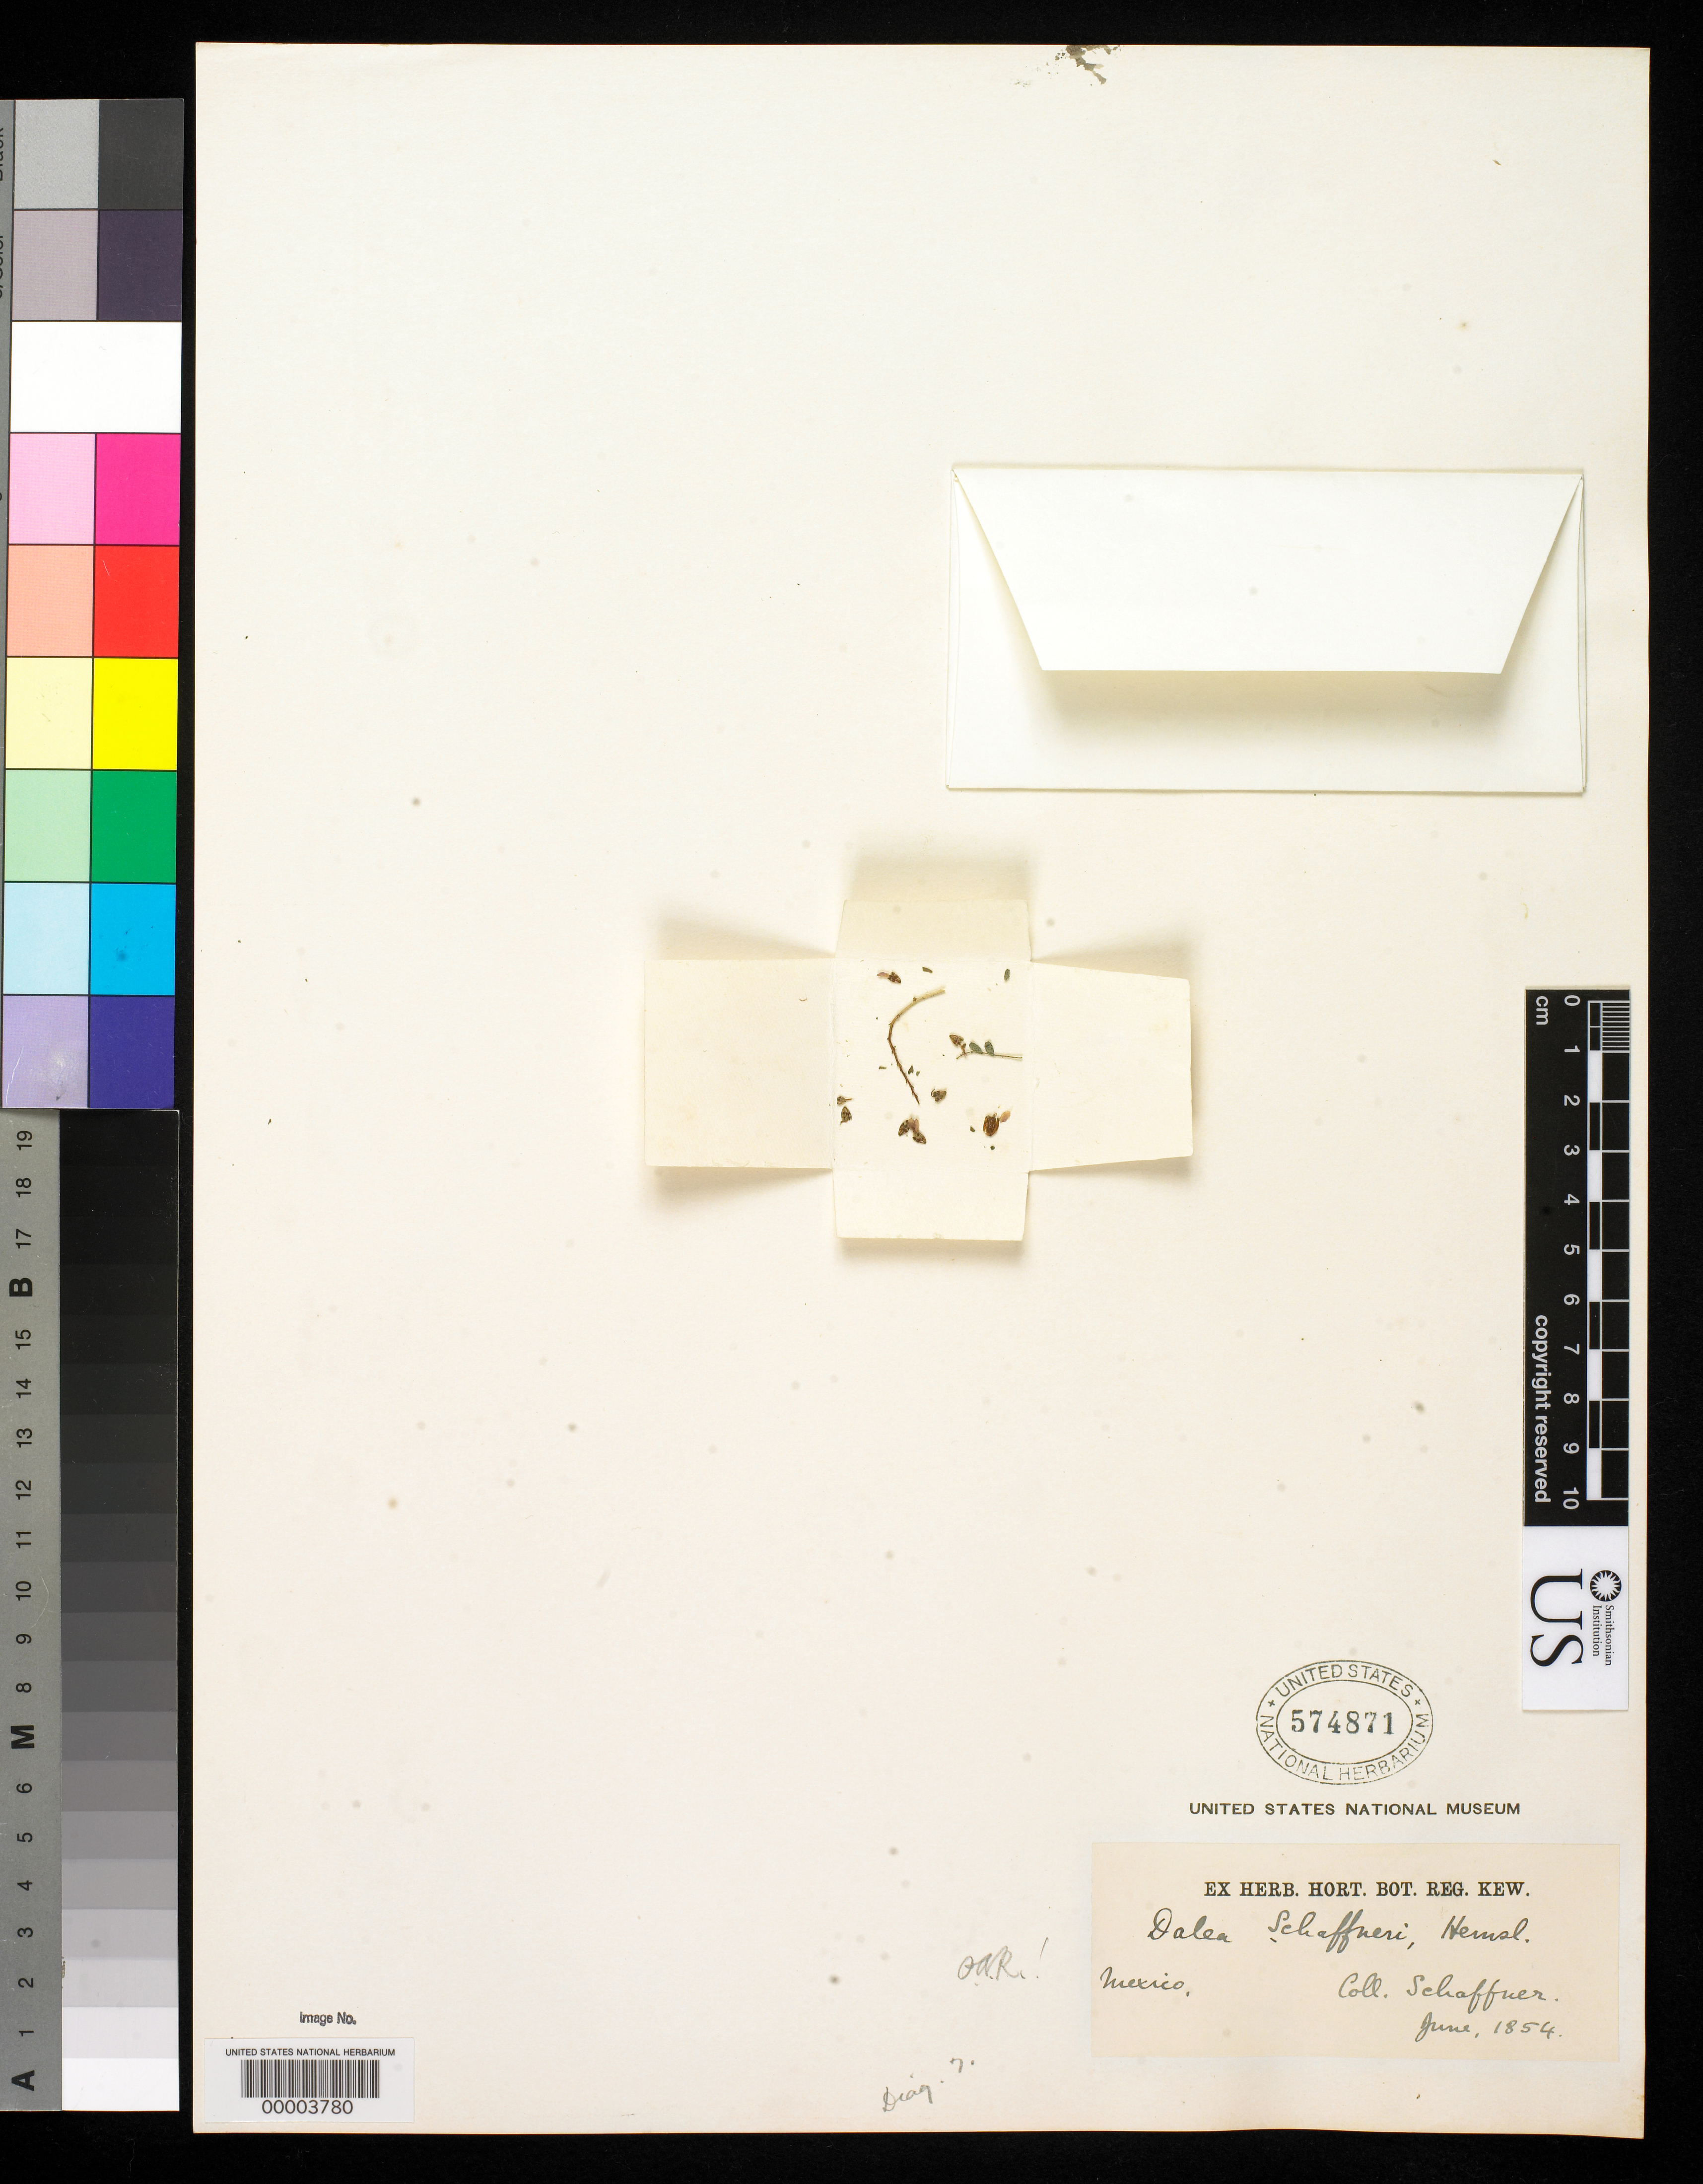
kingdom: Plantae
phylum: Tracheophyta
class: Magnoliopsida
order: Fabales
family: Fabaceae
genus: Dalea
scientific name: Dalea schaffneri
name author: Hemsl.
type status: Type Fragment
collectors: J. G. Schaffner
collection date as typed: Jun 1854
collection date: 1854-06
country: Mexico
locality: Near Chapultec.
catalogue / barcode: US 574871